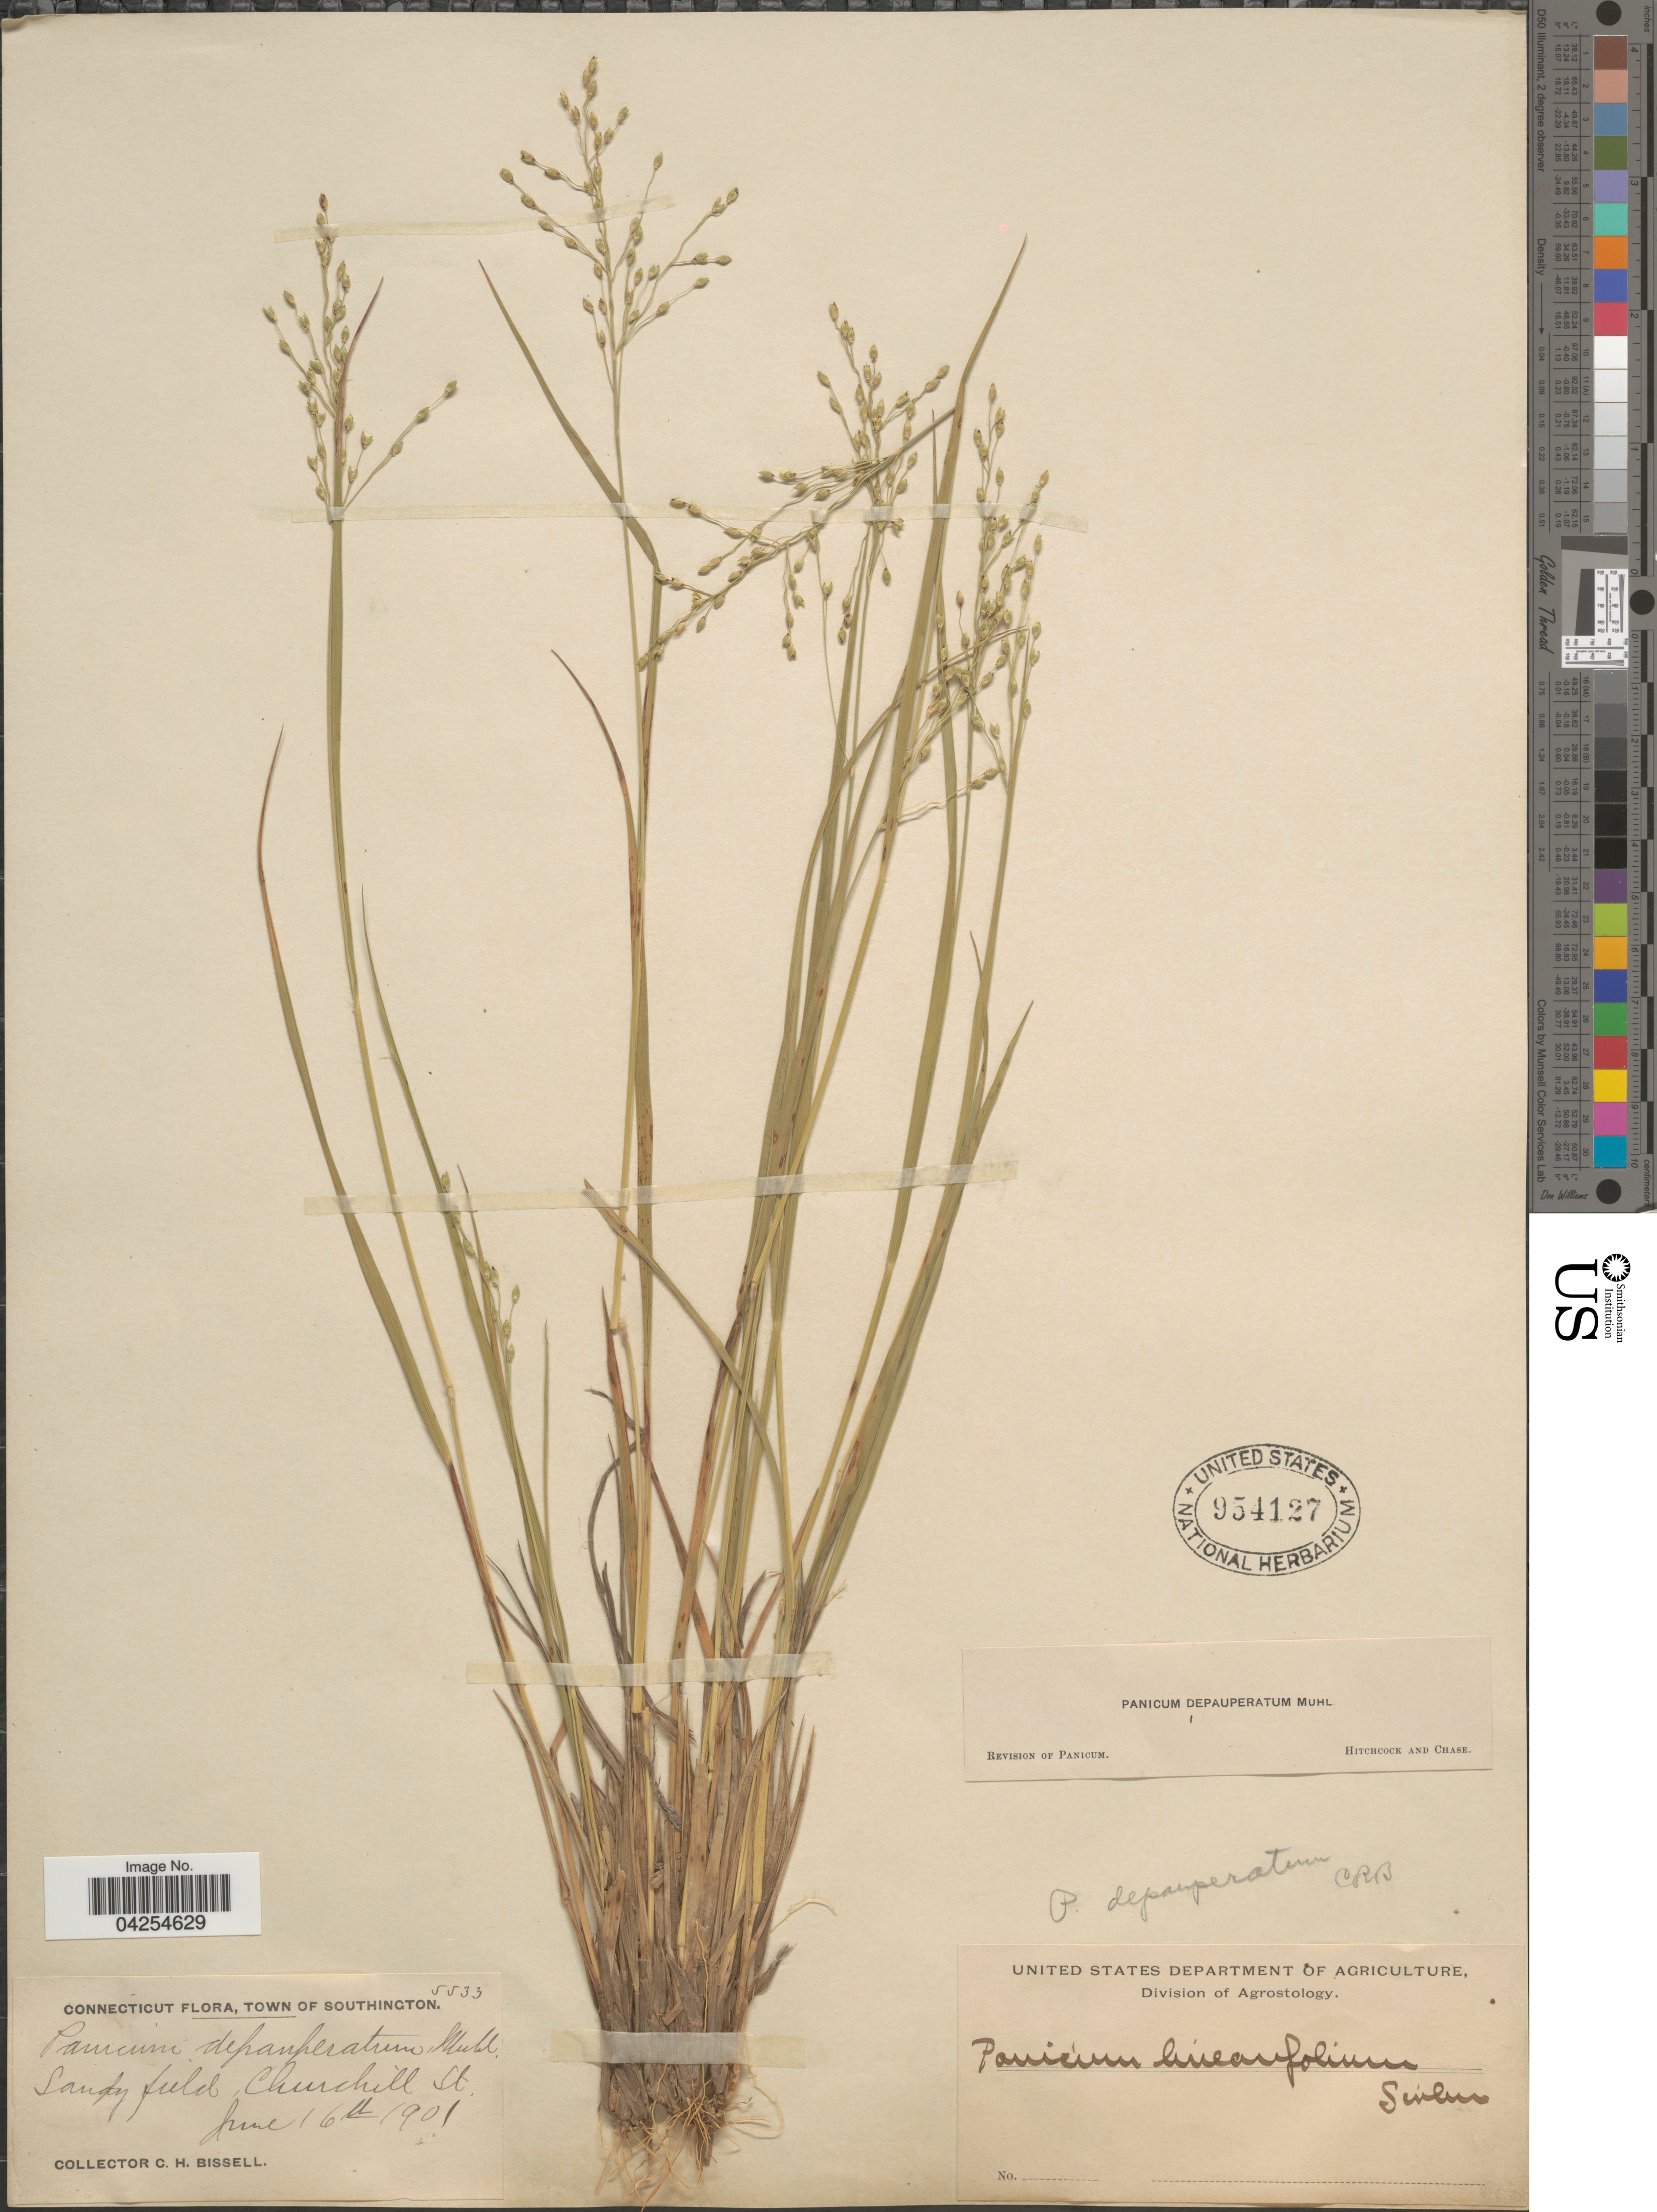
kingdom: Plantae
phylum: Tracheophyta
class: Liliopsida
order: Poales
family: Poaceae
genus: Dichanthelium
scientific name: Dichanthelium depauperatum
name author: (Muhl.) Gould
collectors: C. Bissell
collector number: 5533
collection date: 1901-06-16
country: United States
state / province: Connecticut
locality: Town of Southington. Sandy field, Churchill St.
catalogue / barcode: US 954127